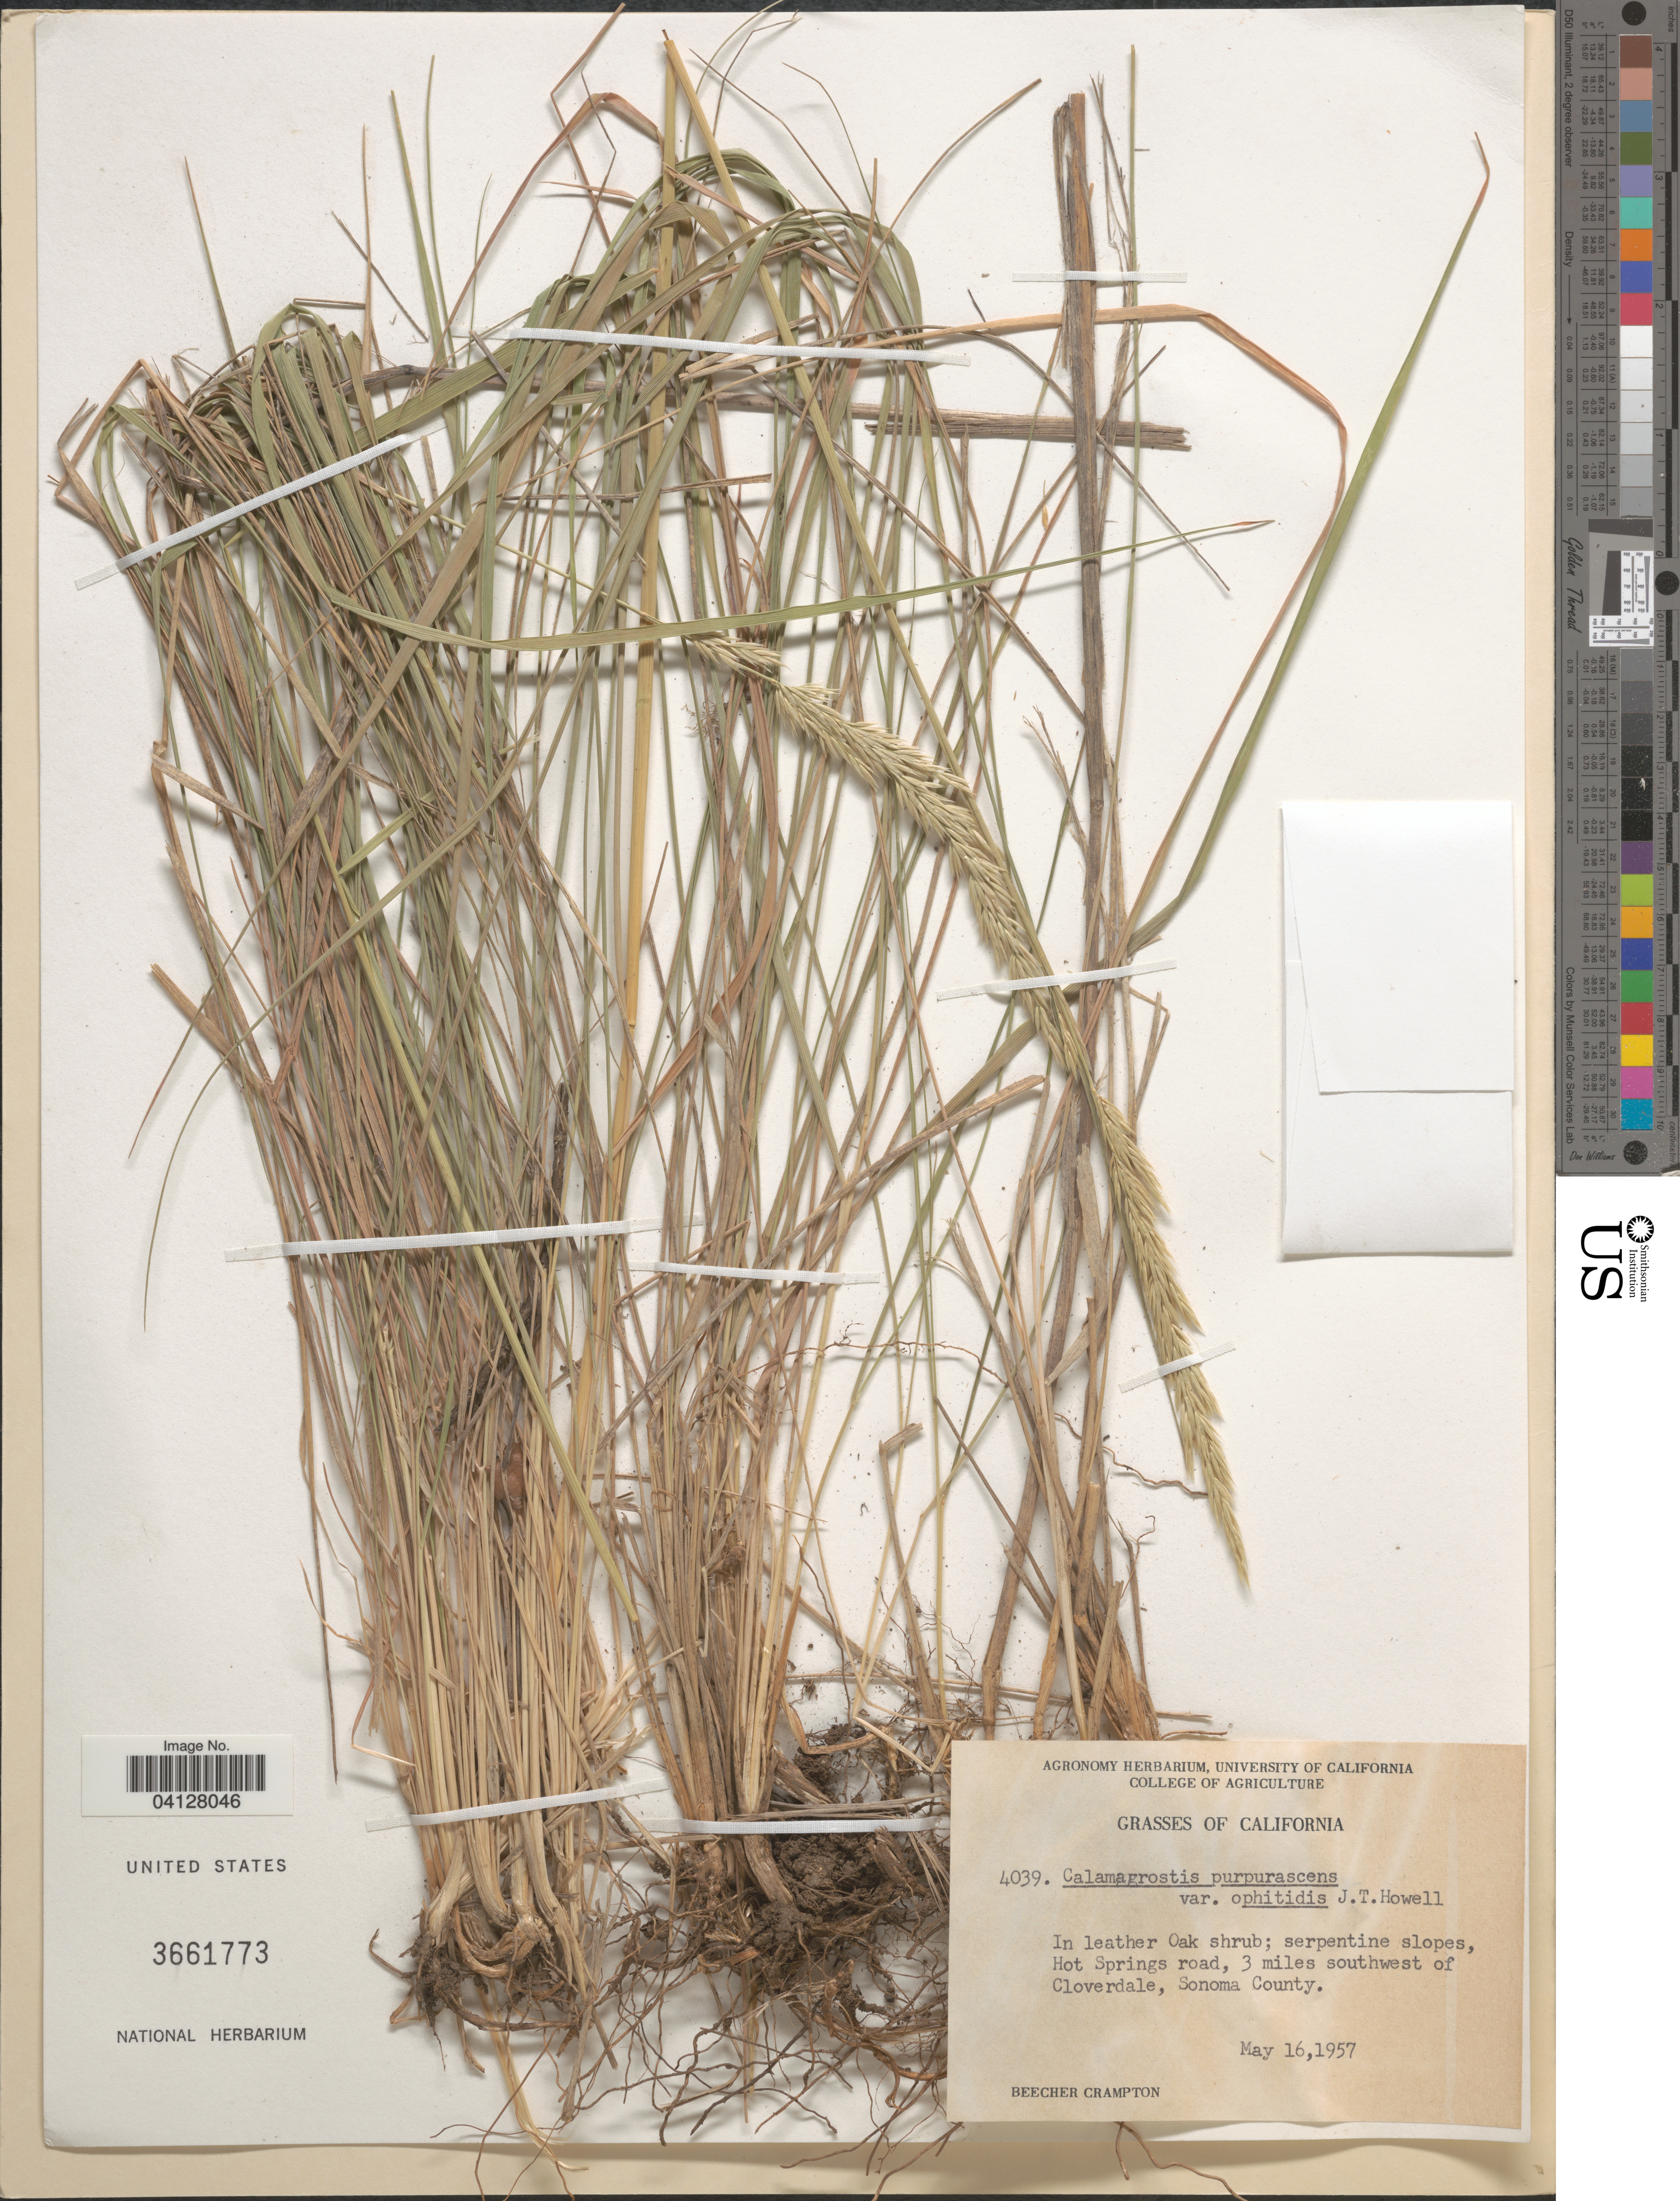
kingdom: Plantae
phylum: Tracheophyta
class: Liliopsida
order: Poales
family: Poaceae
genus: Calamagrostis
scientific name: Calamagrostis purpurascens var. ophitidis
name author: J.T. Howell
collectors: B. Crampton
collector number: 4039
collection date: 1957-05-16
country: United States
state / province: California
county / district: Sonoma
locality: Hot Springs road, 3 miles southwest of Cloverdale, Sonoma County.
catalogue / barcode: US 3661773